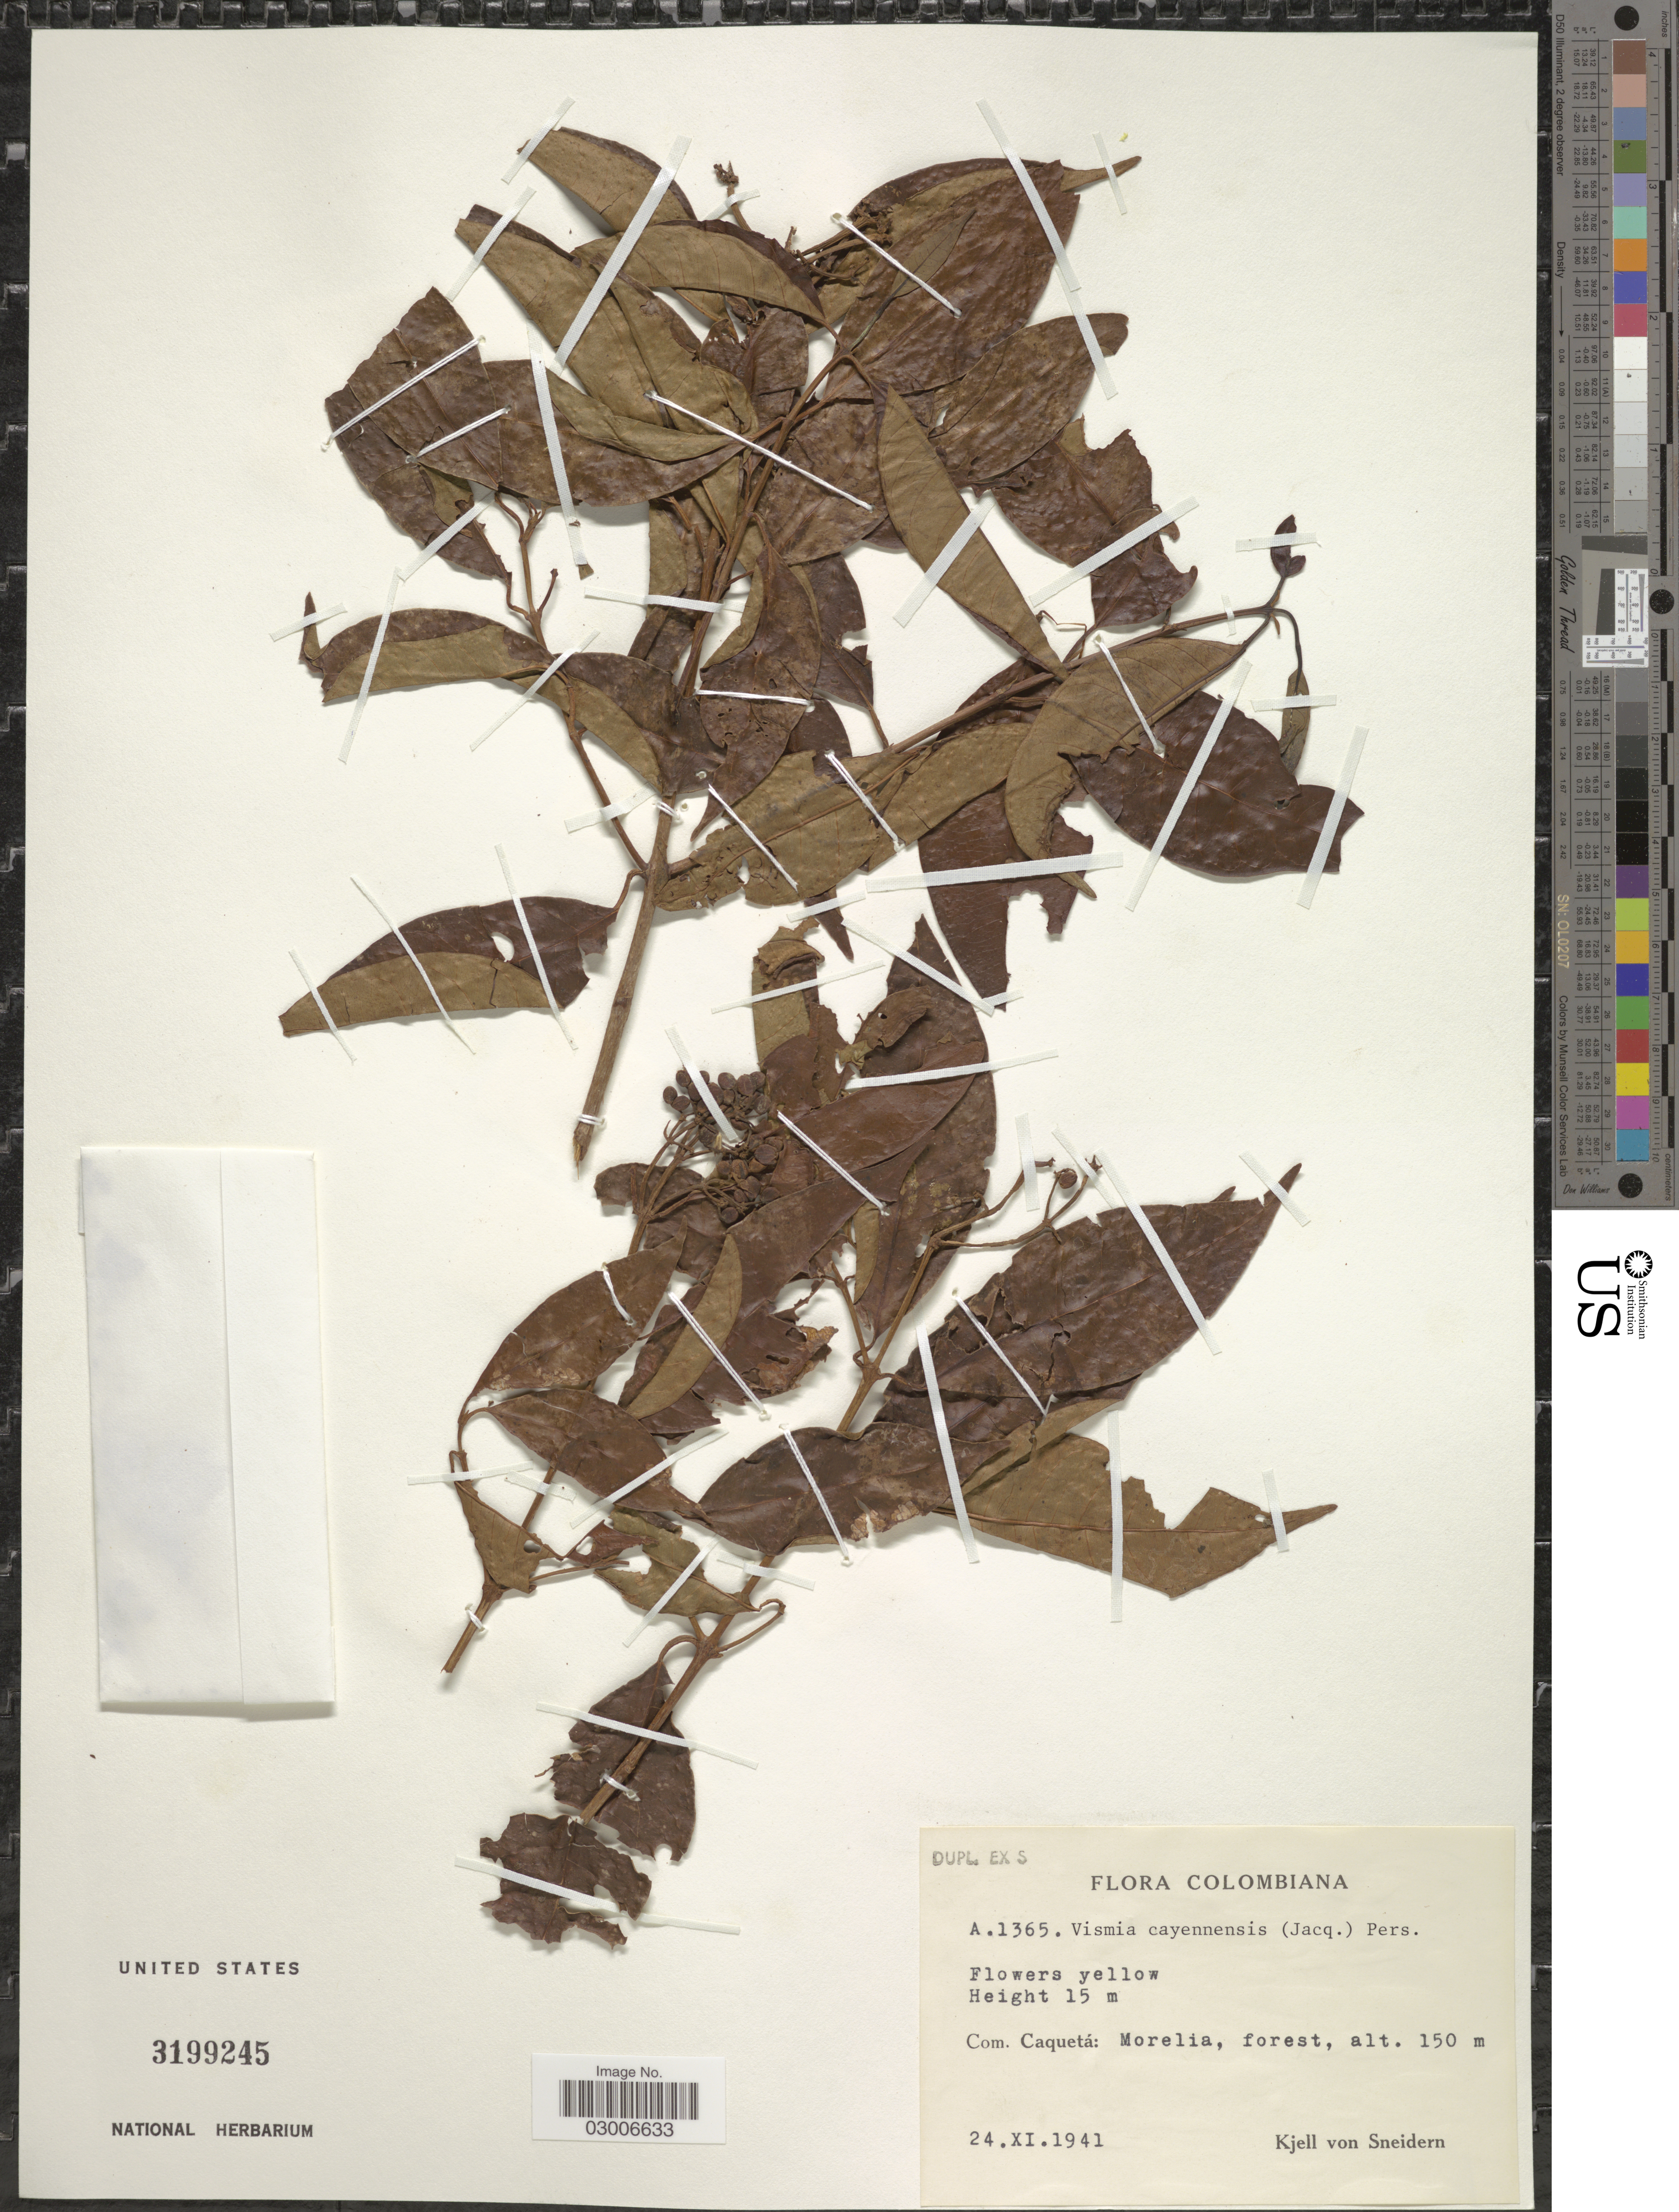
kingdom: Plantae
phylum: Tracheophyta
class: Magnoliopsida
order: Malpighiales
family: Hypericaceae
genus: Vismia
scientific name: Vismia cayennensis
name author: (Jacq.) Pers.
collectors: K. von Sneidern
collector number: A. 1365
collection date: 1941-11-24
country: Colombia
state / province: Caquetá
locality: Com. Caquetá: Morelia, forest.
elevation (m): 150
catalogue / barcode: US 3199245